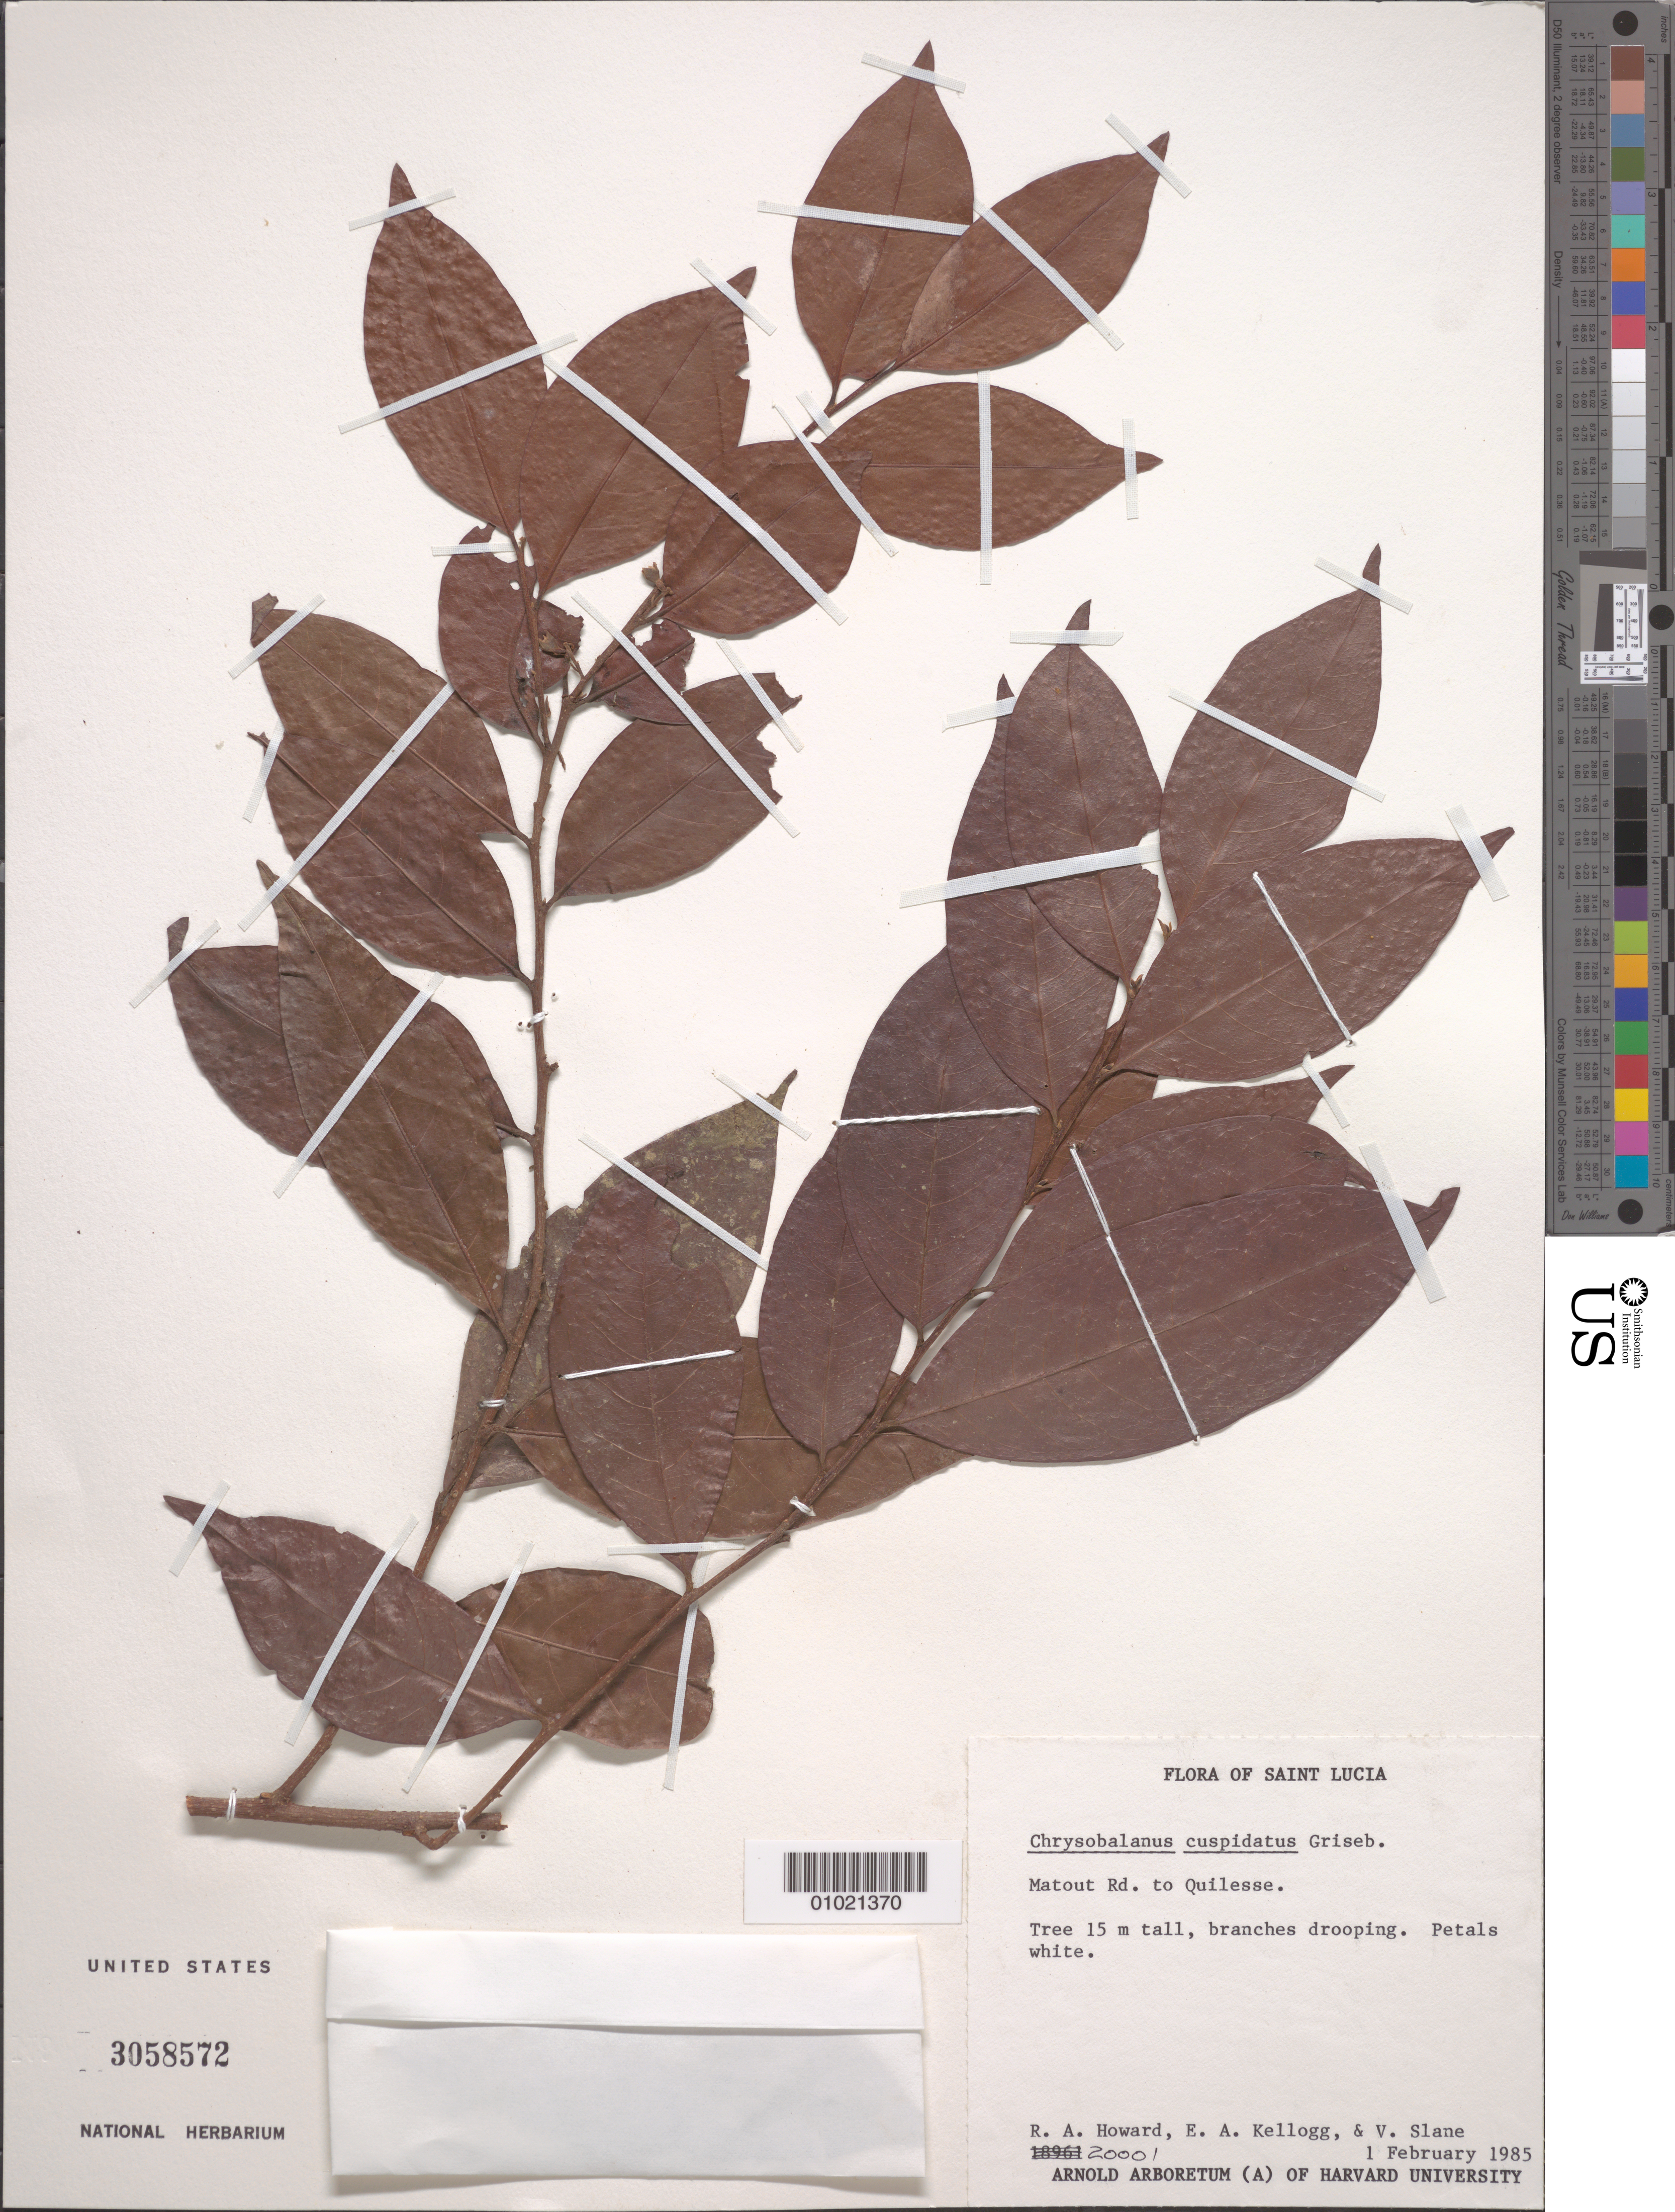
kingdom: Plantae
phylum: Tracheophyta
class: Magnoliopsida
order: Malpighiales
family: Chrysobalanaceae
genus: Chrysobalanus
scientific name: Chrysobalanus cuspidatus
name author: Griseb.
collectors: R. A. Howard, E. A. Kellogg & V. Slane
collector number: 20001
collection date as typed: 01 Feb 1985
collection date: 1985-02-01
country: St. Lucia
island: St. Lucia I.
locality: Matout Rd. to Quilesse.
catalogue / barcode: US 3058572